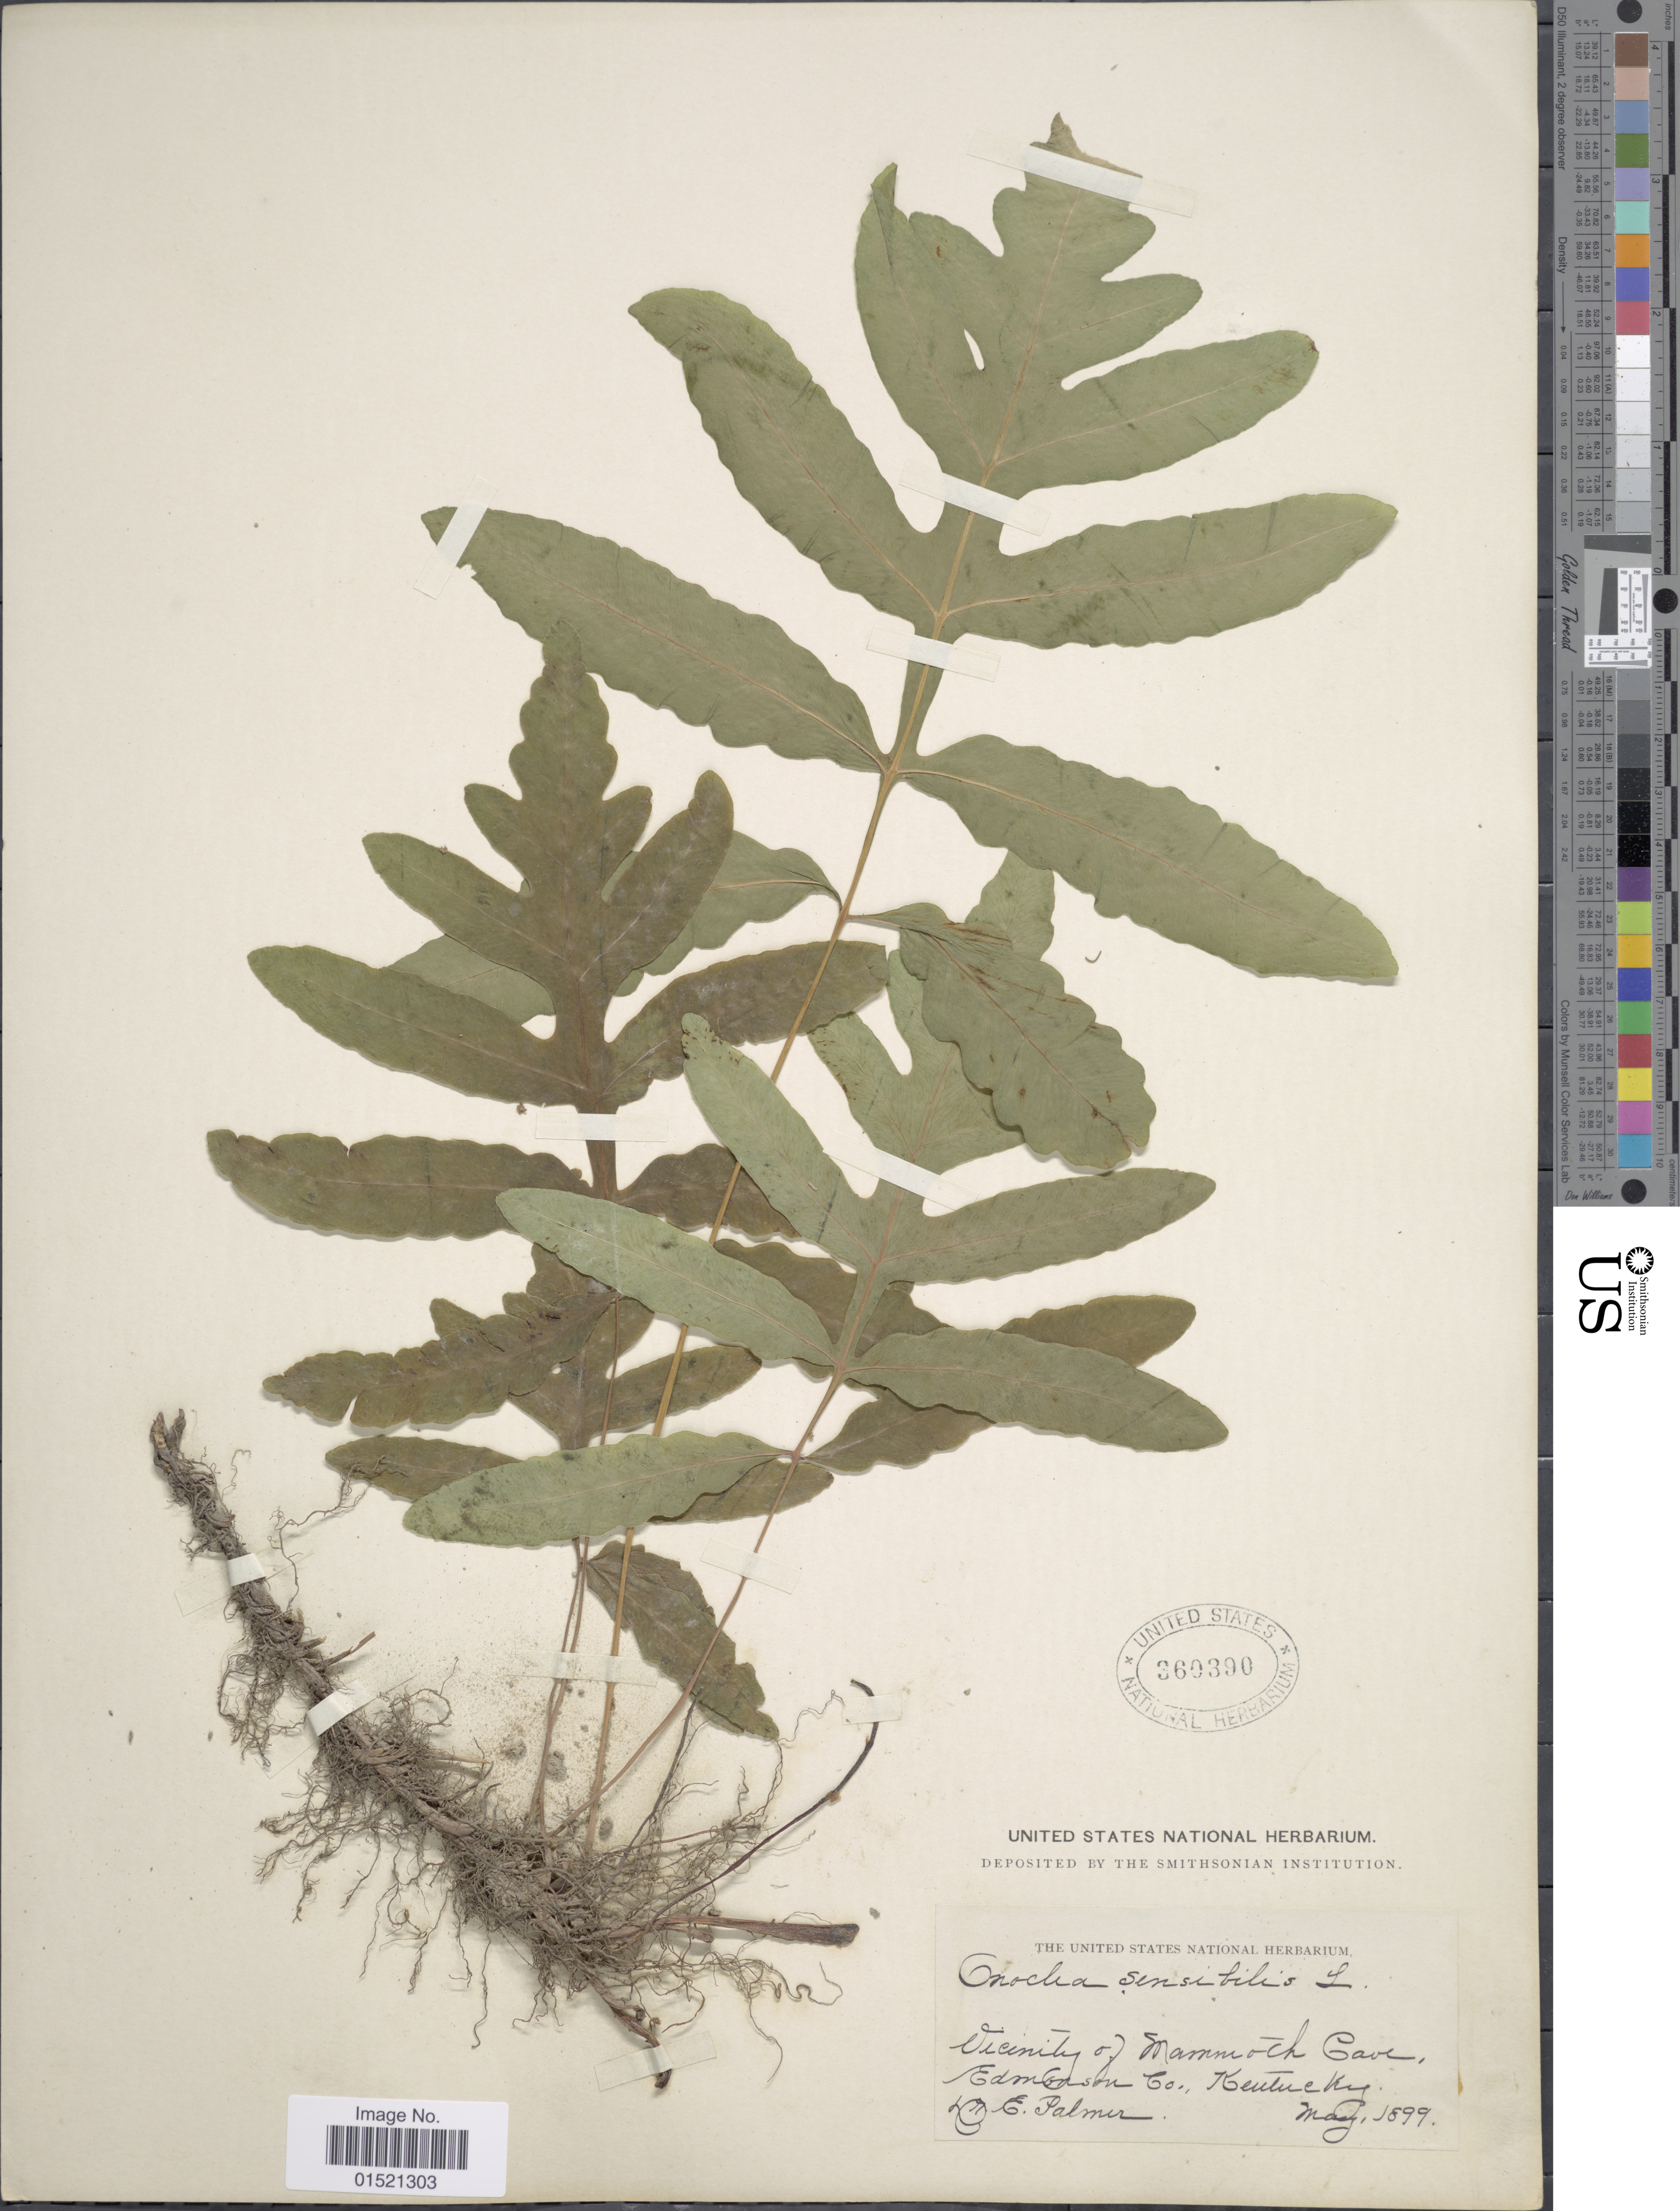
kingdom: Plantae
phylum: Tracheophyta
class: Polypodiopsida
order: Polypodiales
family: Onocleaceae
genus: Onoclea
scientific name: Onoclea sensibilis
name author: L.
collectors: E. Palmer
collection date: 1899-05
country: United States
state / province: Kentucky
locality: Vicinity of Mammoth Cave, Edmonson Co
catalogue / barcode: US 360390